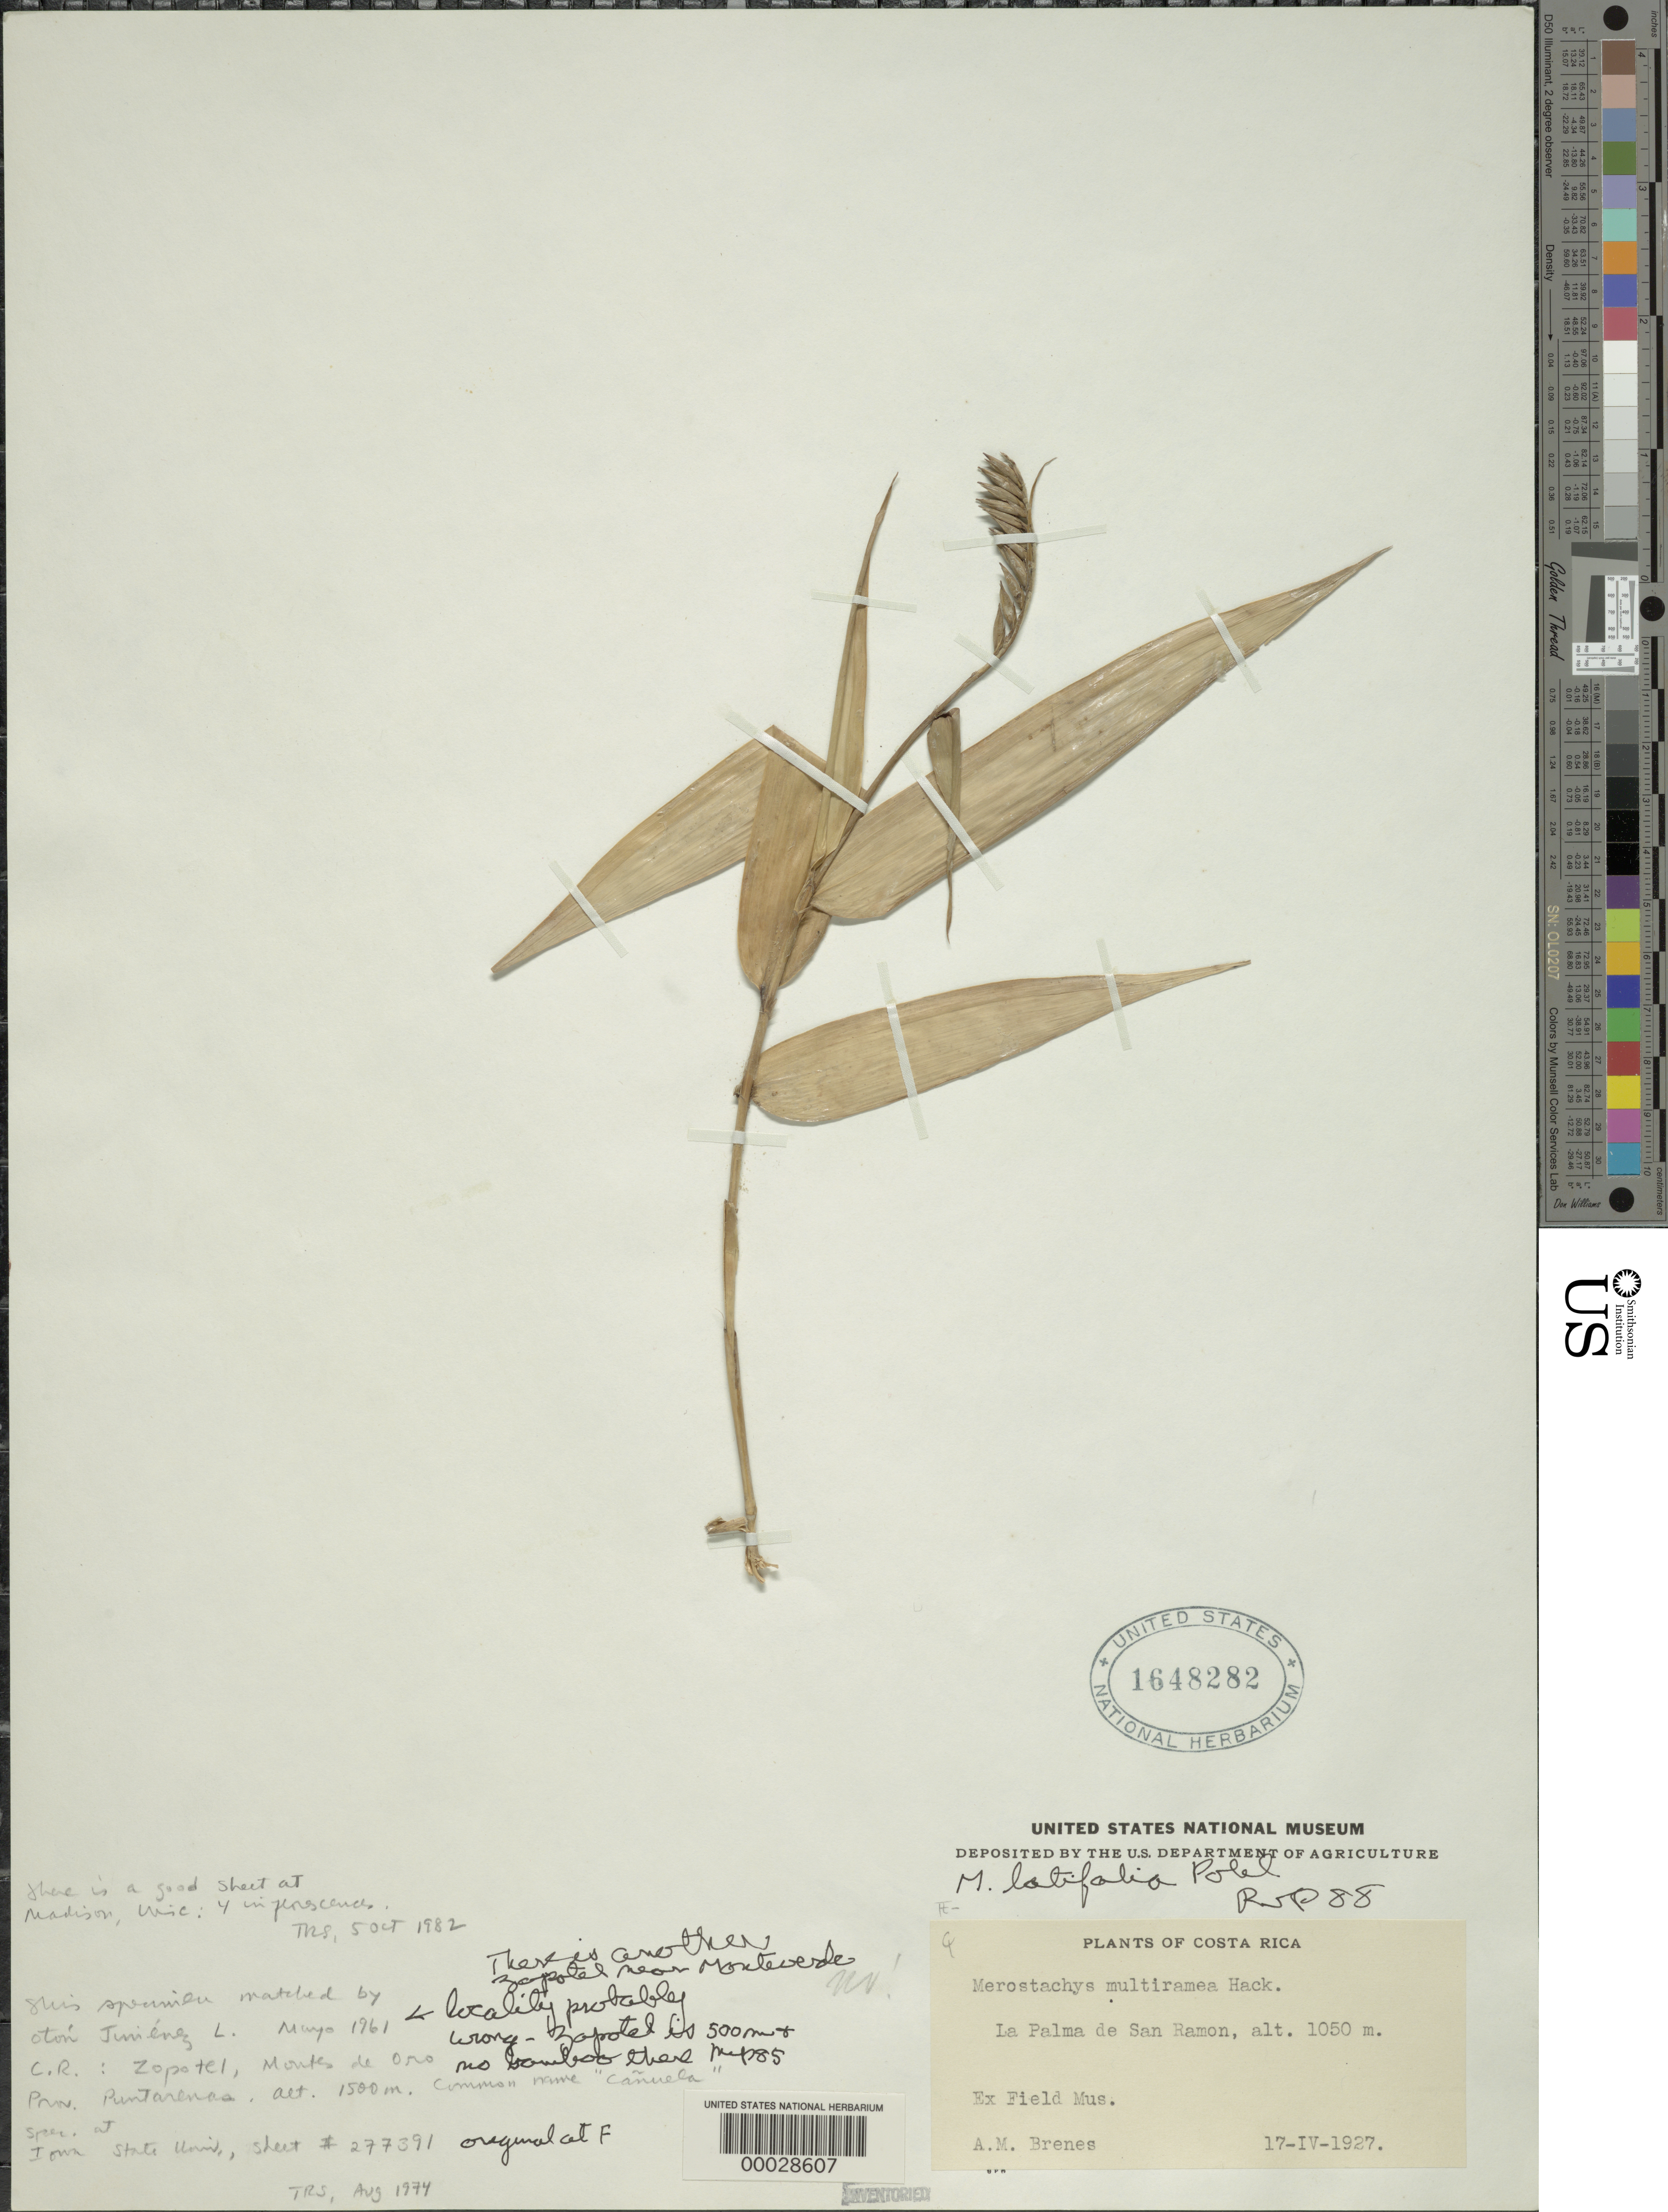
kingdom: Plantae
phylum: Tracheophyta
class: Liliopsida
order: Poales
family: Poaceae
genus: Merostachys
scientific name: Merostachys latifolia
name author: R.W. Pohl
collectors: A. Brenes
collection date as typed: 17 Apr 1927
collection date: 1927-04-17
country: Costa Rica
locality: La Palma de San Ramon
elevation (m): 1050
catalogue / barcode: US 1648282